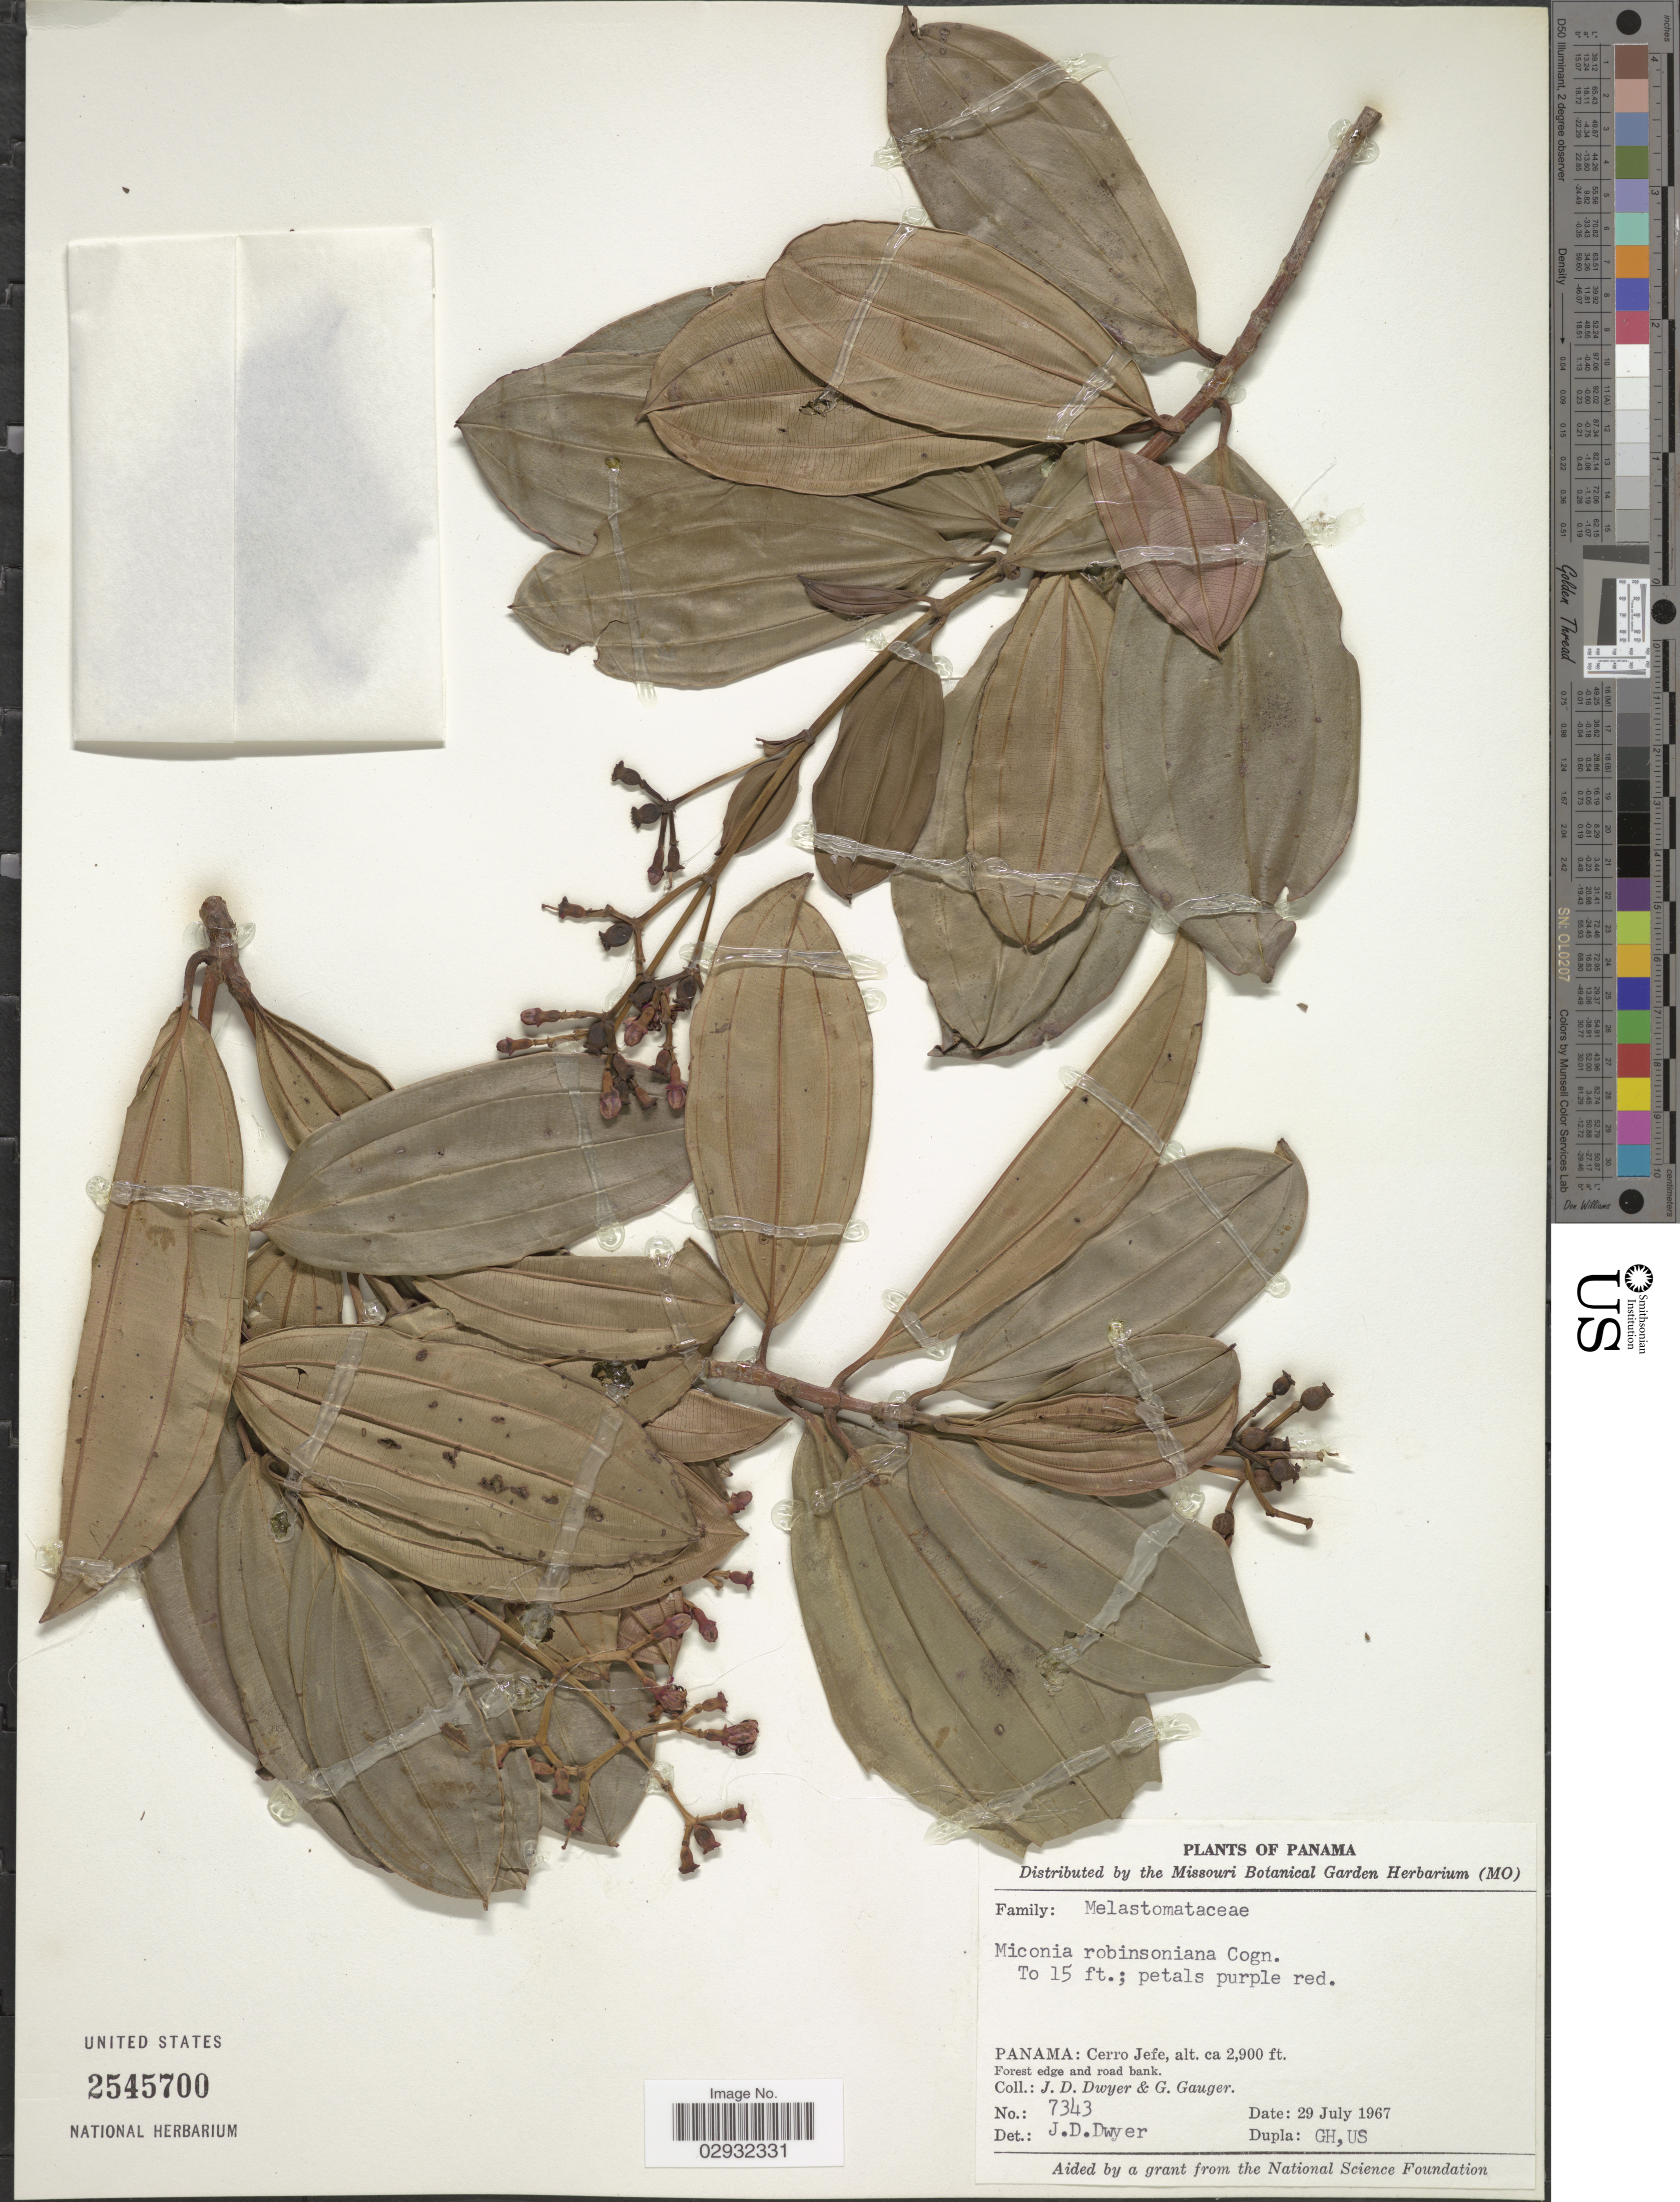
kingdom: Plantae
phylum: Tracheophyta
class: Magnoliopsida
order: Myrtales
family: Melastomataceae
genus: Miconia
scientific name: Miconia curvipetiolata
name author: Cogn. & Gleason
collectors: J. D. Dwyer & G. Gauger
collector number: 7343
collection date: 1967-07-29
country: Panama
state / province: Panamá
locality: Cerro Jefe. Forest edge and road bank.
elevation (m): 884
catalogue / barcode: US 2545700